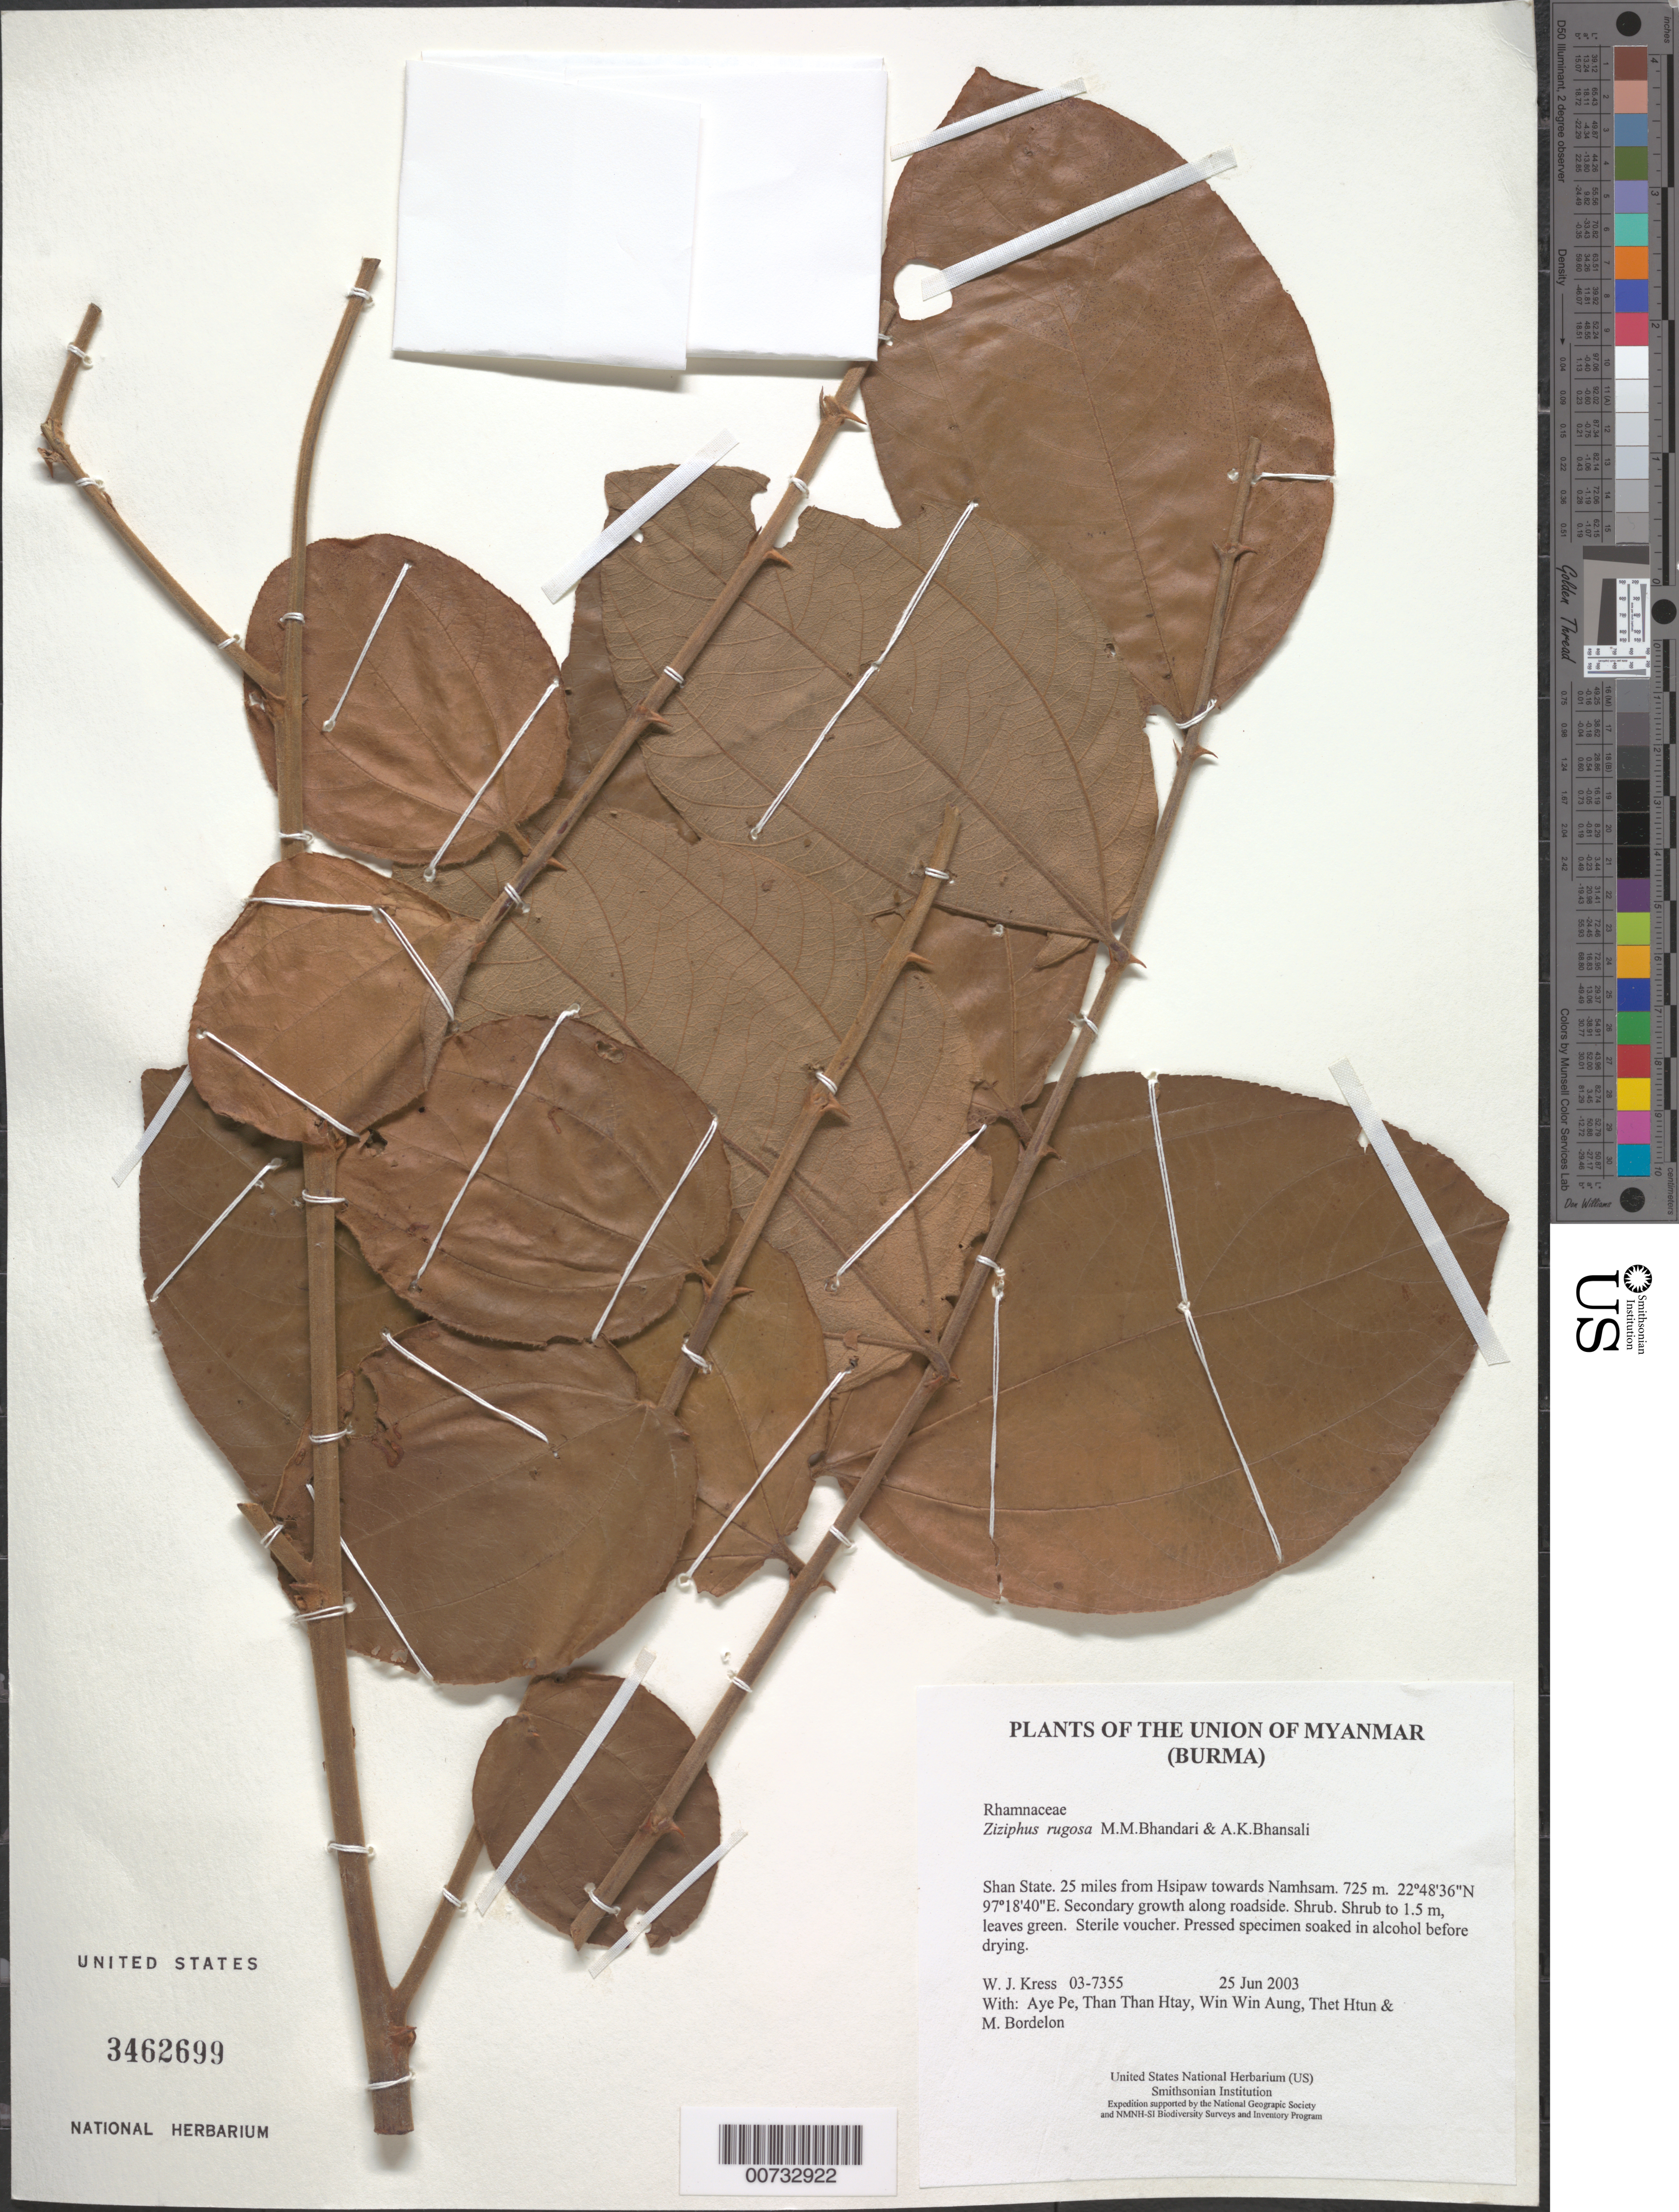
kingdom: Plantae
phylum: Tracheophyta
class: Magnoliopsida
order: Rosales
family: Rhamnaceae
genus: Ziziphus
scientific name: Ziziphus rugosa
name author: Lam.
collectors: W. J. Kress, Aye Pe, Than Than Htay, Win Win Aung, Thet Htun & M. Bordelon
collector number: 03-7355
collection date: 2003-06-25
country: Myanmar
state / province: Shan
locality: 25 miles from Hsipaw towards Namhsam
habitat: Secondary growth along roadside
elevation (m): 725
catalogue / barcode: US 3462699